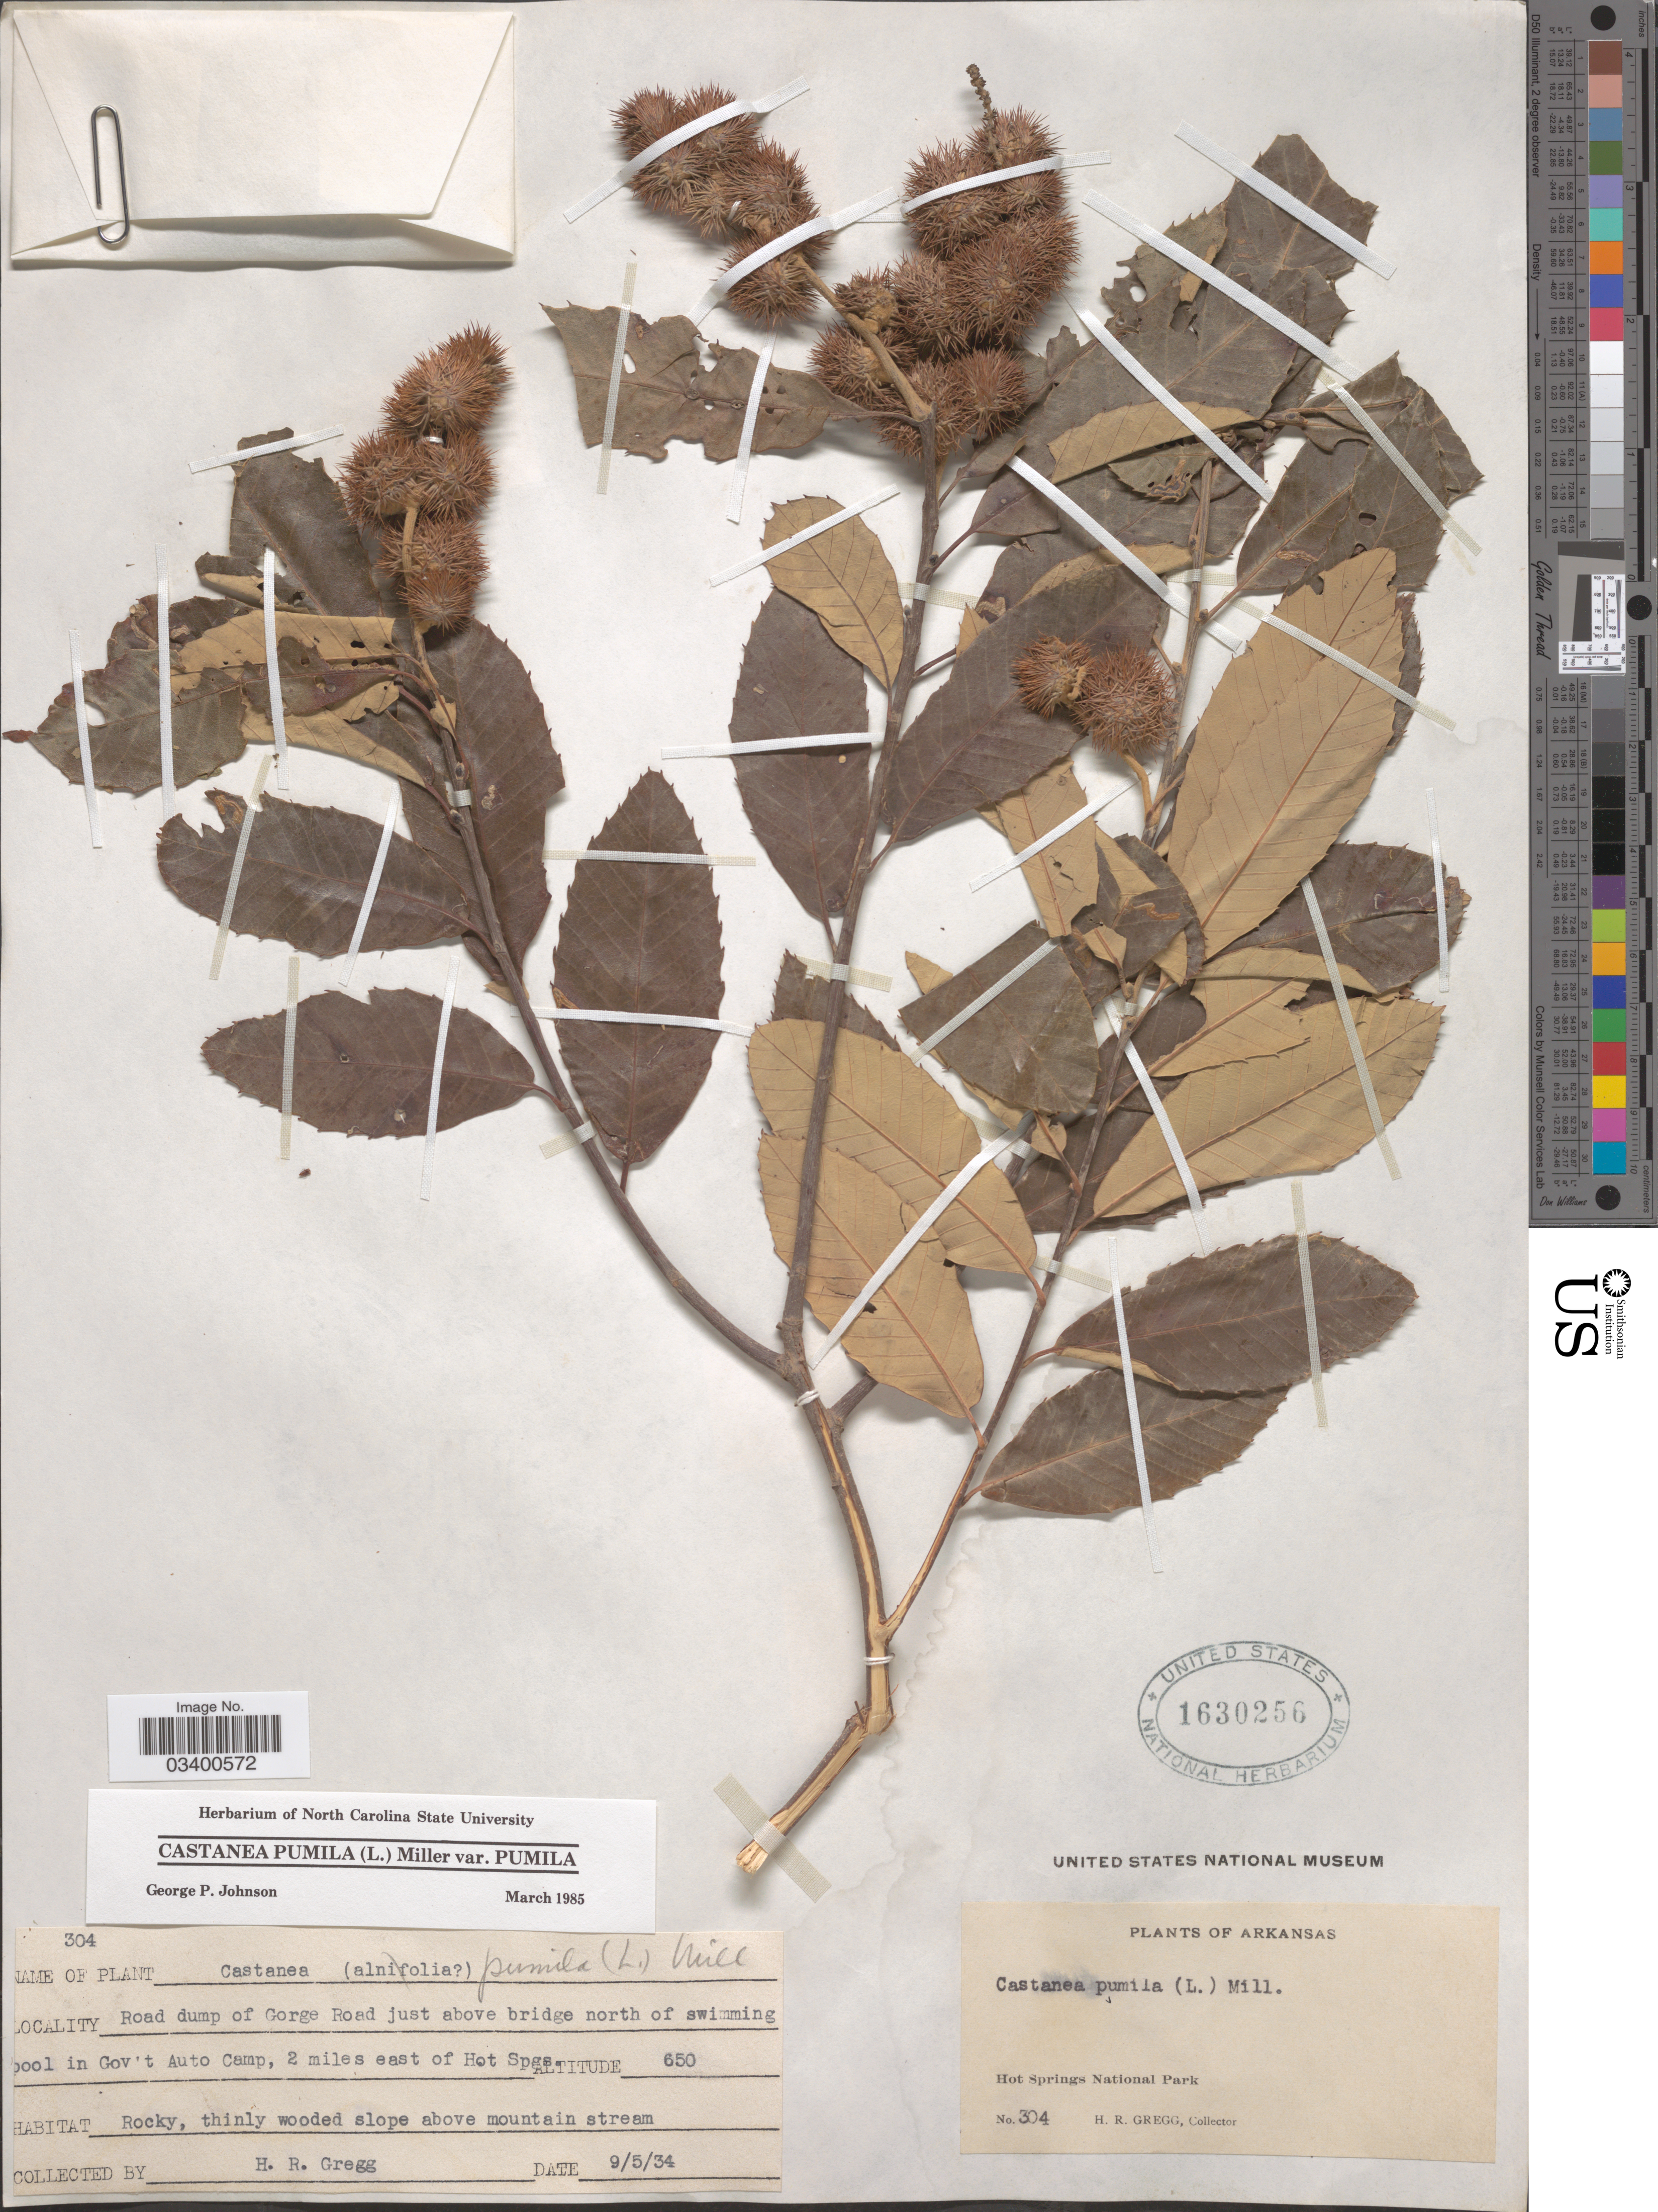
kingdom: Plantae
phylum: Tracheophyta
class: Magnoliopsida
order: Fagales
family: Fagaceae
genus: Castanea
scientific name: Castanea pumila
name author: (L.) Mill.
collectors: H. Gregg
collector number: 304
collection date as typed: Transcribed d/m/y: 5/9/34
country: United States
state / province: Arkansas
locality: Road dump of Gorge Road just above bridge north of swimming pool in Gov't Auto Camp, 2 miles east of Hot Spgs. Hot Springs National Park.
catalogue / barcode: US 1630256